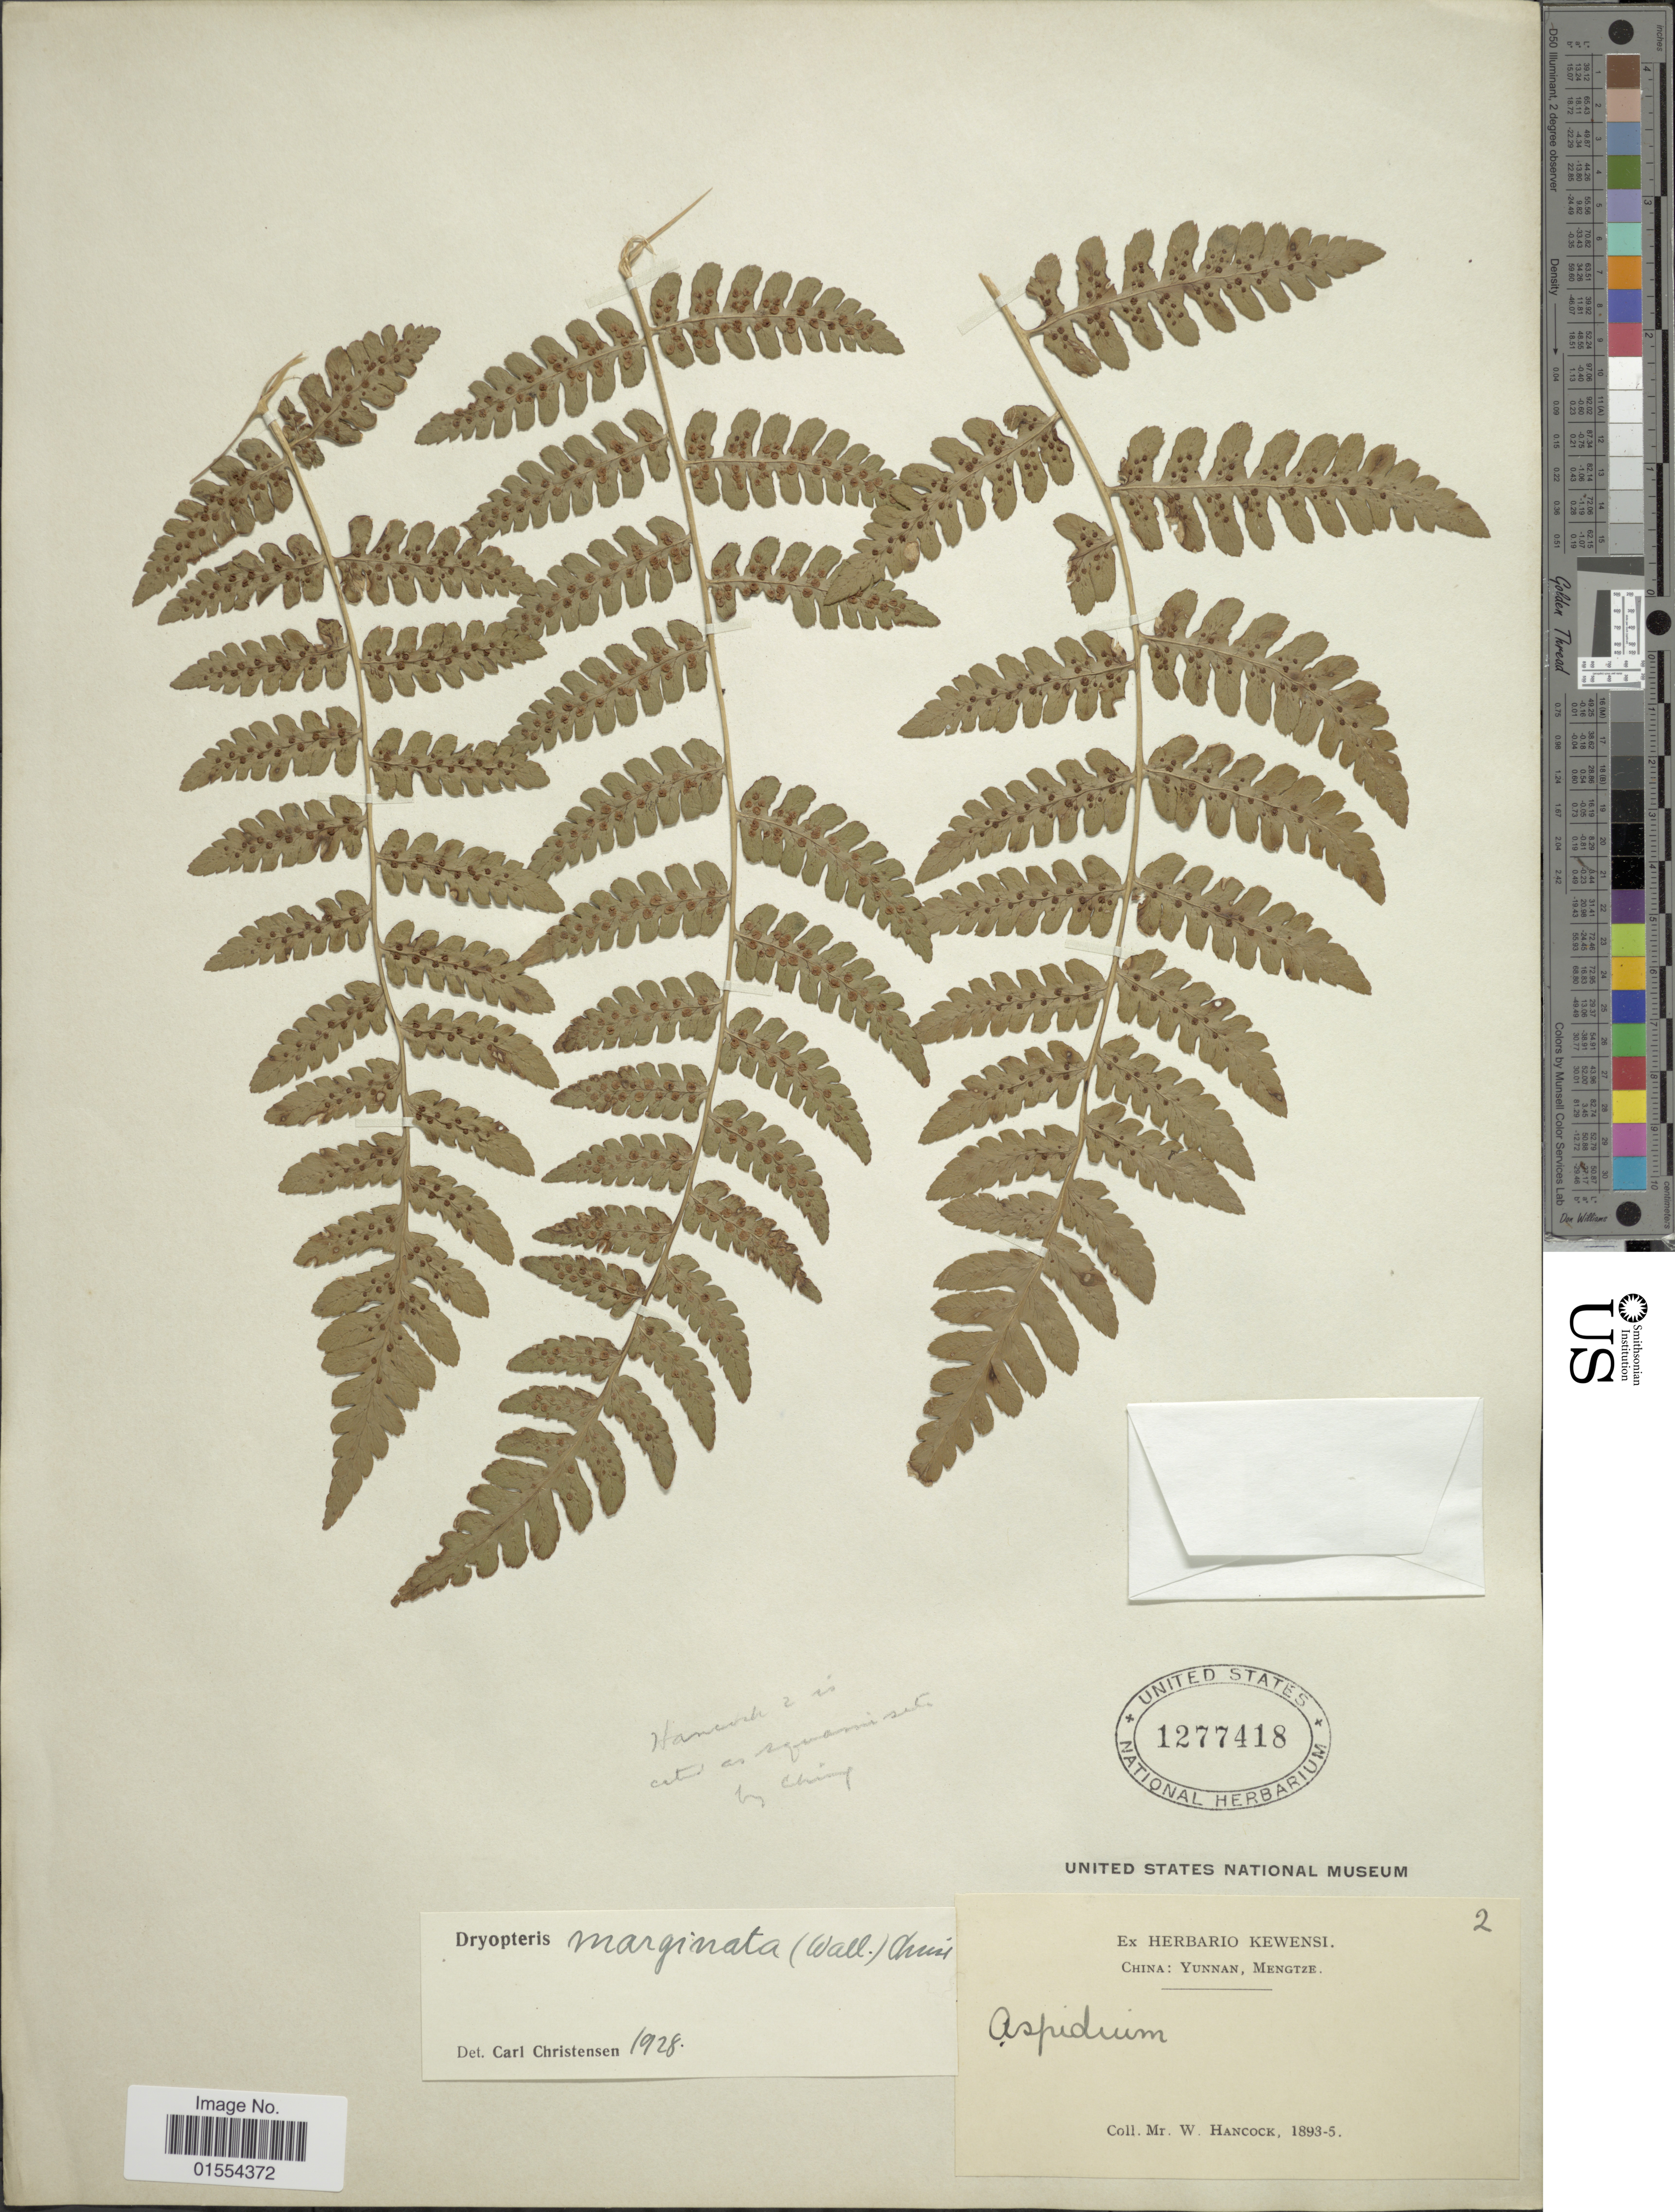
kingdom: Plantae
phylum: Tracheophyta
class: Polypodiopsida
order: Polypodiales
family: Dryopteridaceae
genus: Dryopteris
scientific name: Dryopteris marginata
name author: Christ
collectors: W. Hancock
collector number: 2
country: China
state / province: Yunnan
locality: China: Yunnan, Mengtze.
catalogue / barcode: US 1277418